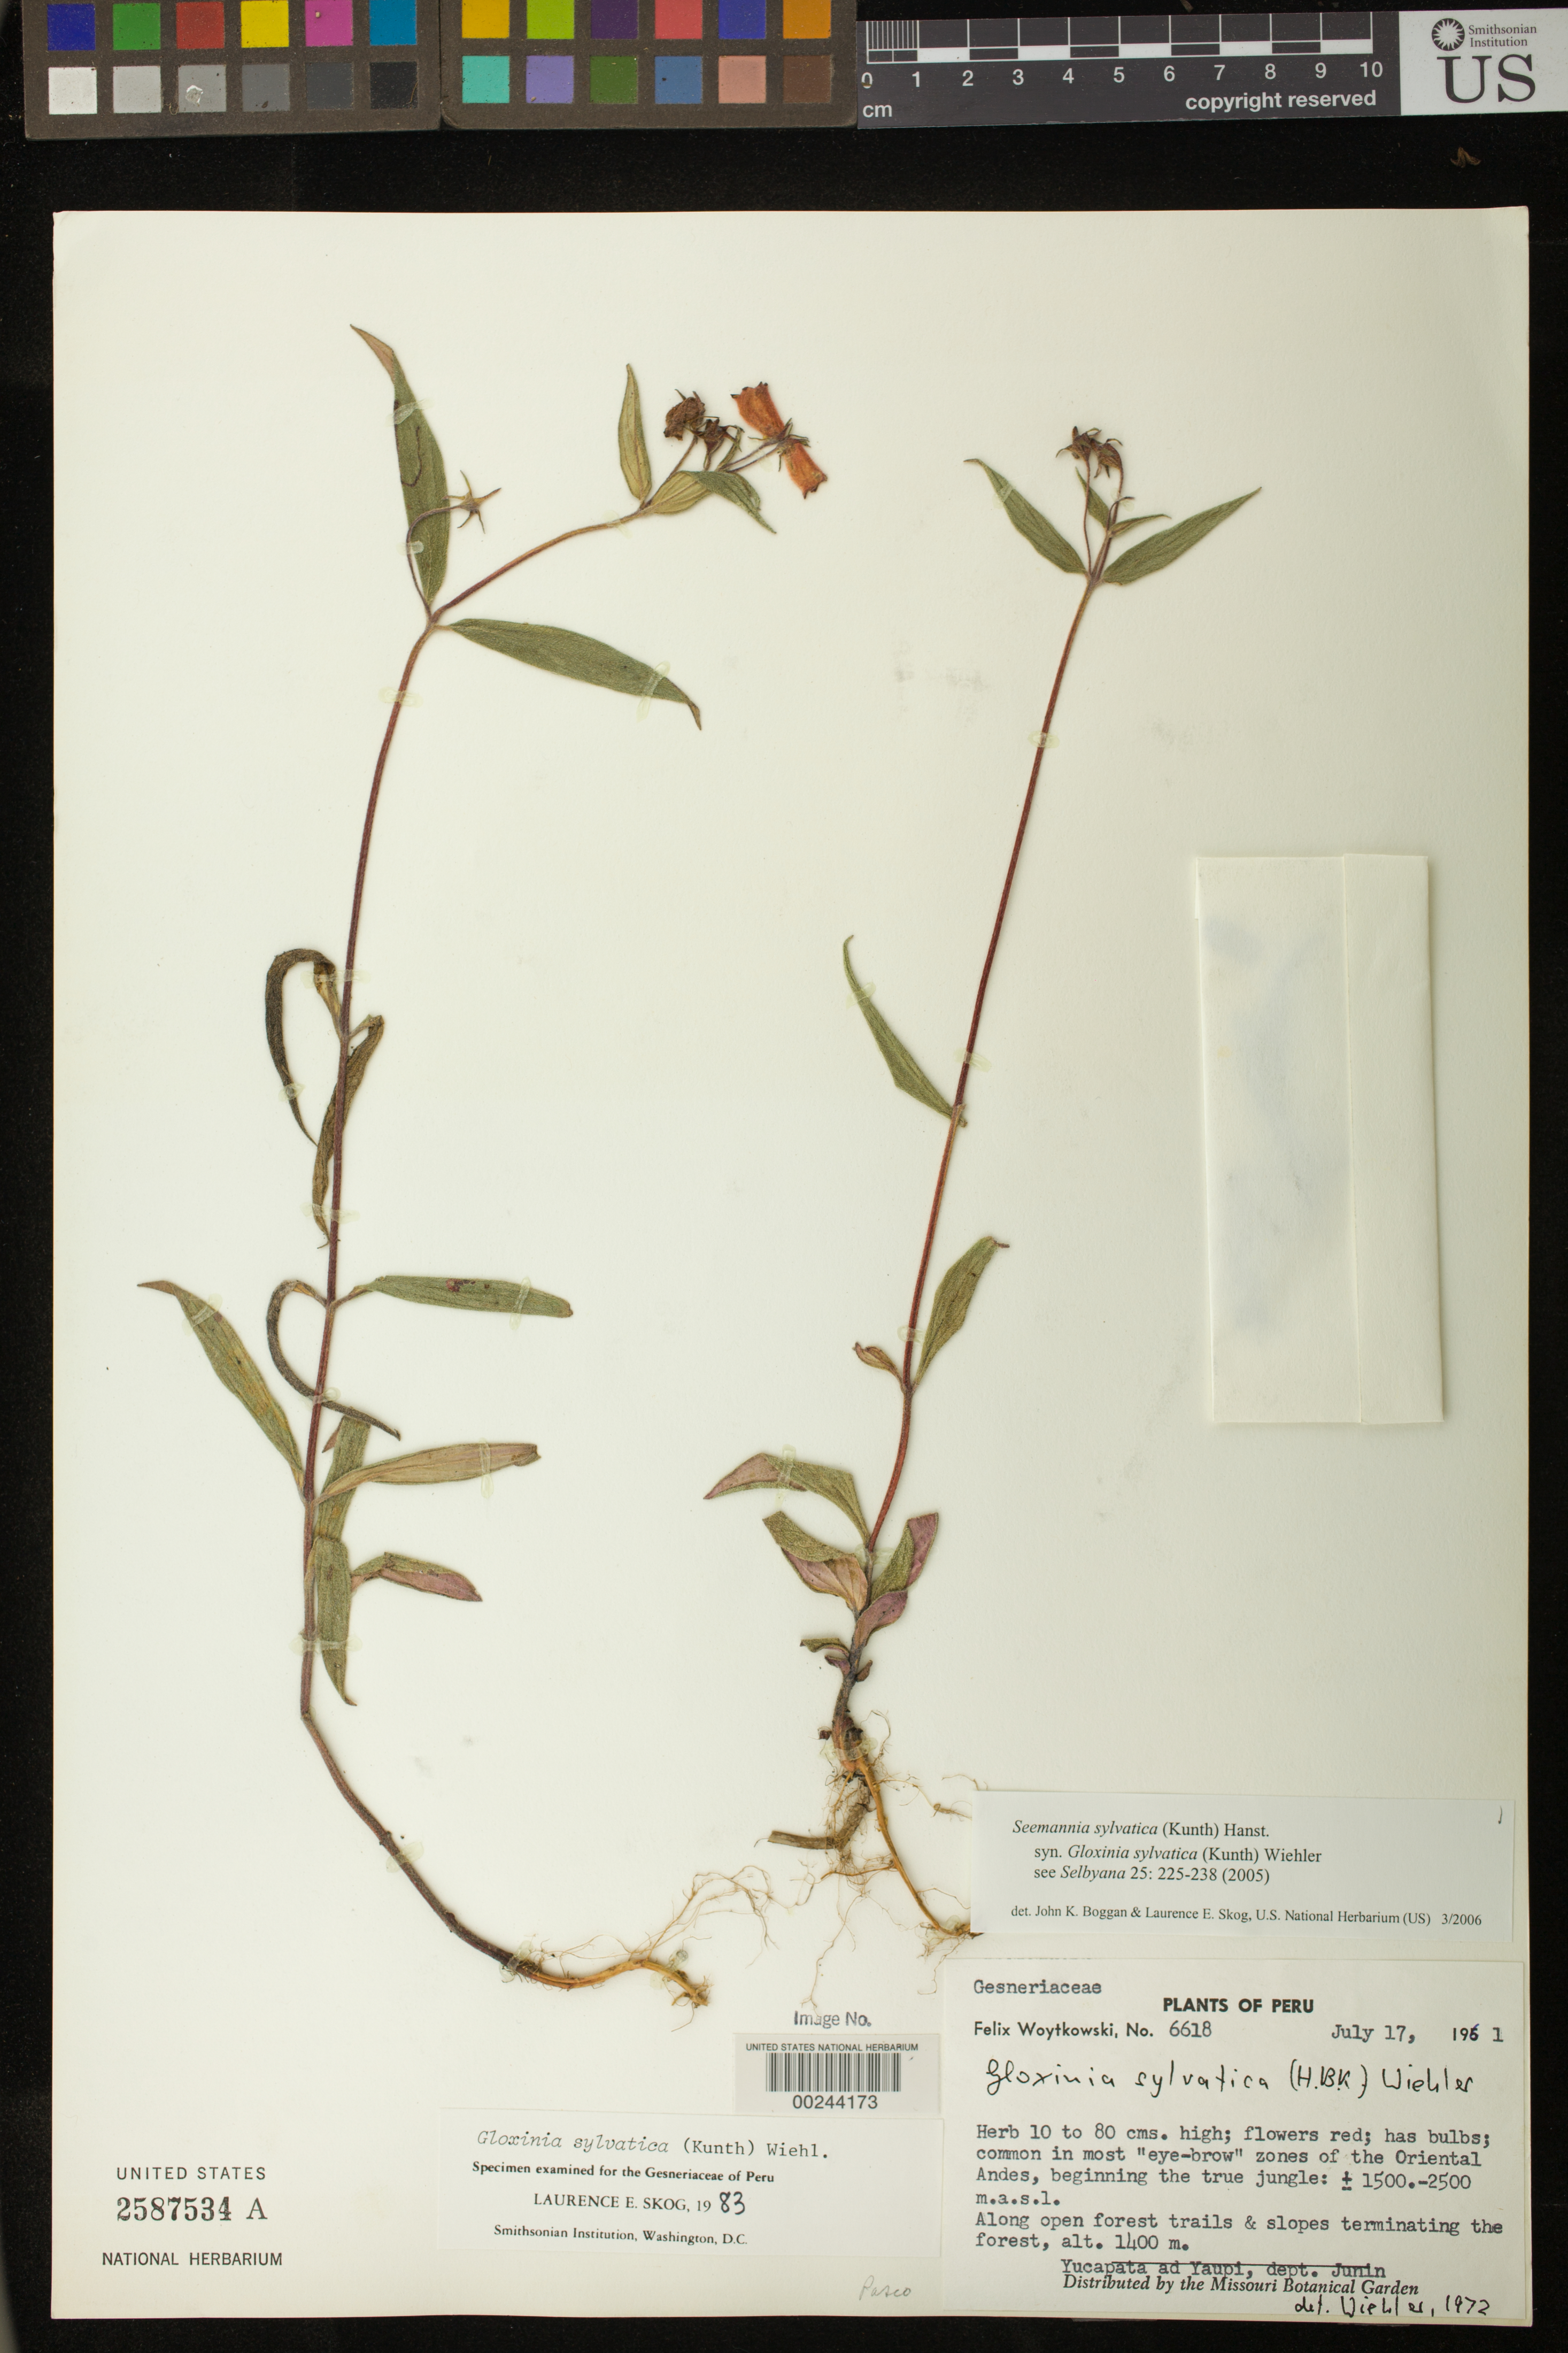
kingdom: Plantae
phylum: Tracheophyta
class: Magnoliopsida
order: Lamiales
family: Gesneriaceae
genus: Seemannia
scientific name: Seemannia sylvatica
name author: (Kunth) Hanst.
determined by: Boggan, J. K.; Skog, L. E.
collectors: F. Woytkowski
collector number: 6618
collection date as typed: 17 Jul 1961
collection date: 1961-07-17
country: Peru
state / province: Junín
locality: Yucapata ad Yaupi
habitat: Along open forest trails and slopes terminating the forest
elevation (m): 1400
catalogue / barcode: US 2587534A